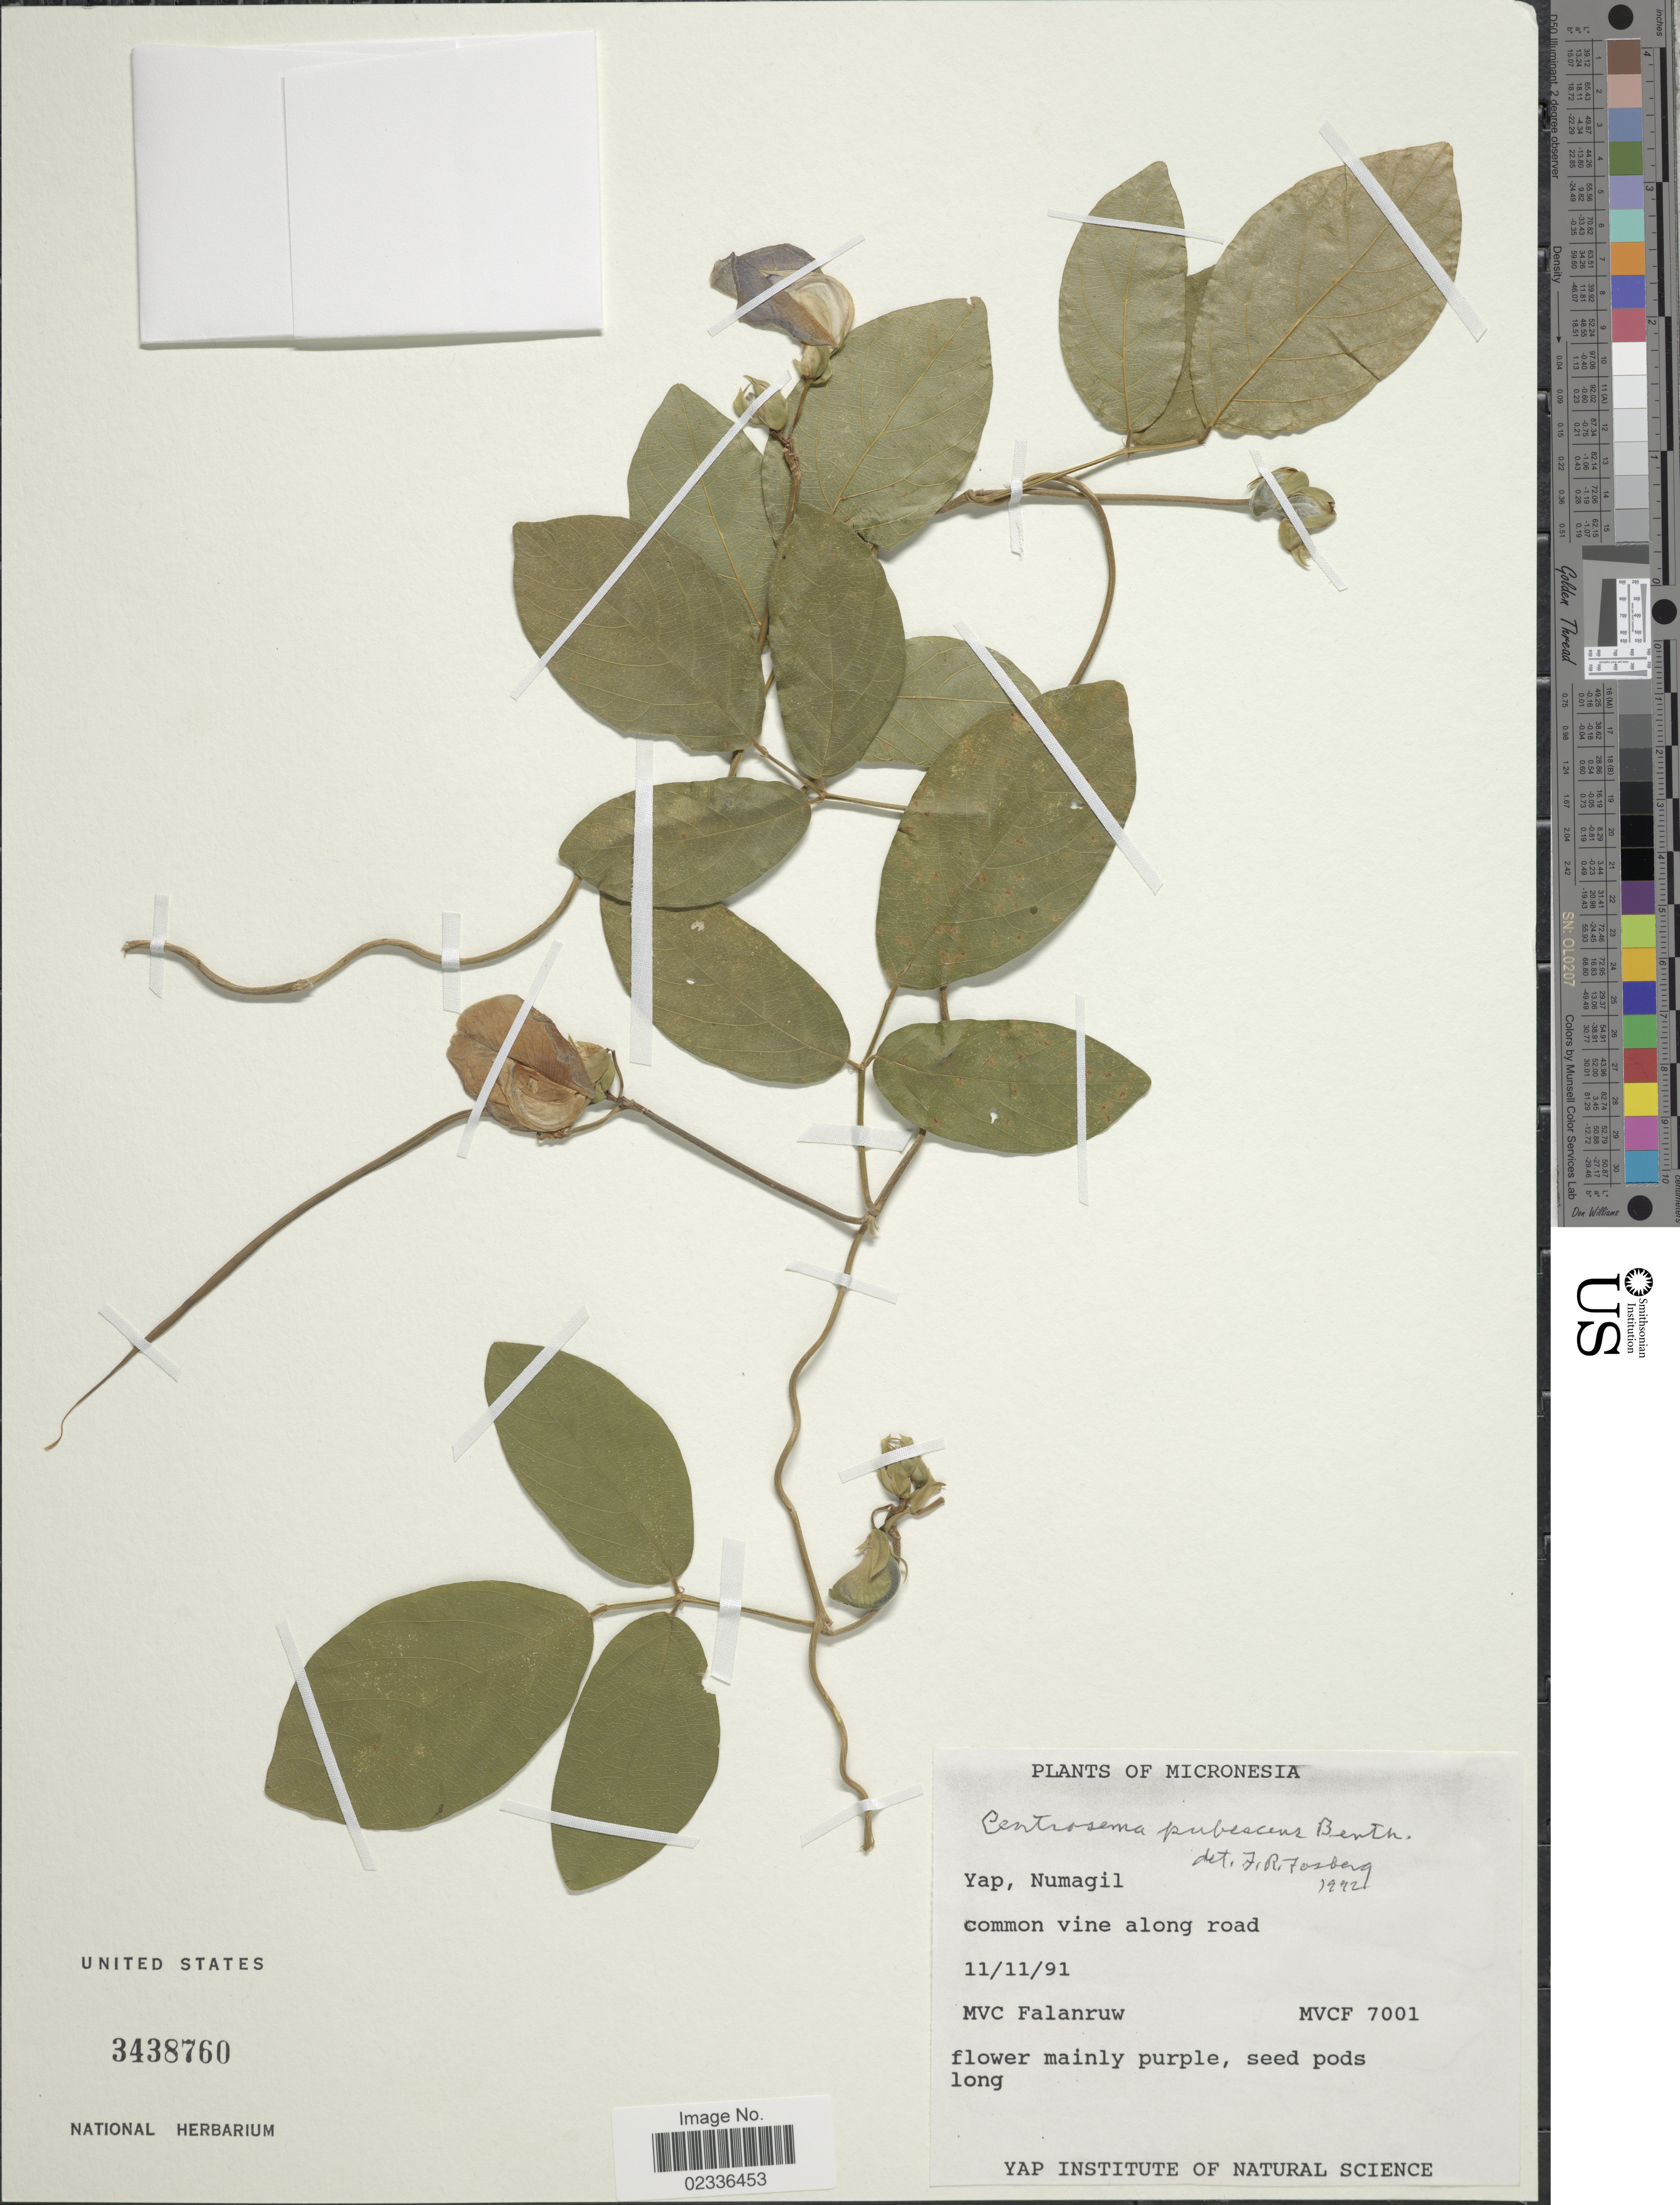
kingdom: Plantae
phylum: Tracheophyta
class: Magnoliopsida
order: Fabales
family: Fabaceae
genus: Centrosema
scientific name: Centrosema pubescens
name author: Benth.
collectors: M. V. Falanruw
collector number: MVCF7001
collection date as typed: Transcribed d/m/y: 11/11/91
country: Micronesia, Federated States of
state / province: Yap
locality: Micronesia, Yap, Numagil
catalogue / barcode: US 3438760